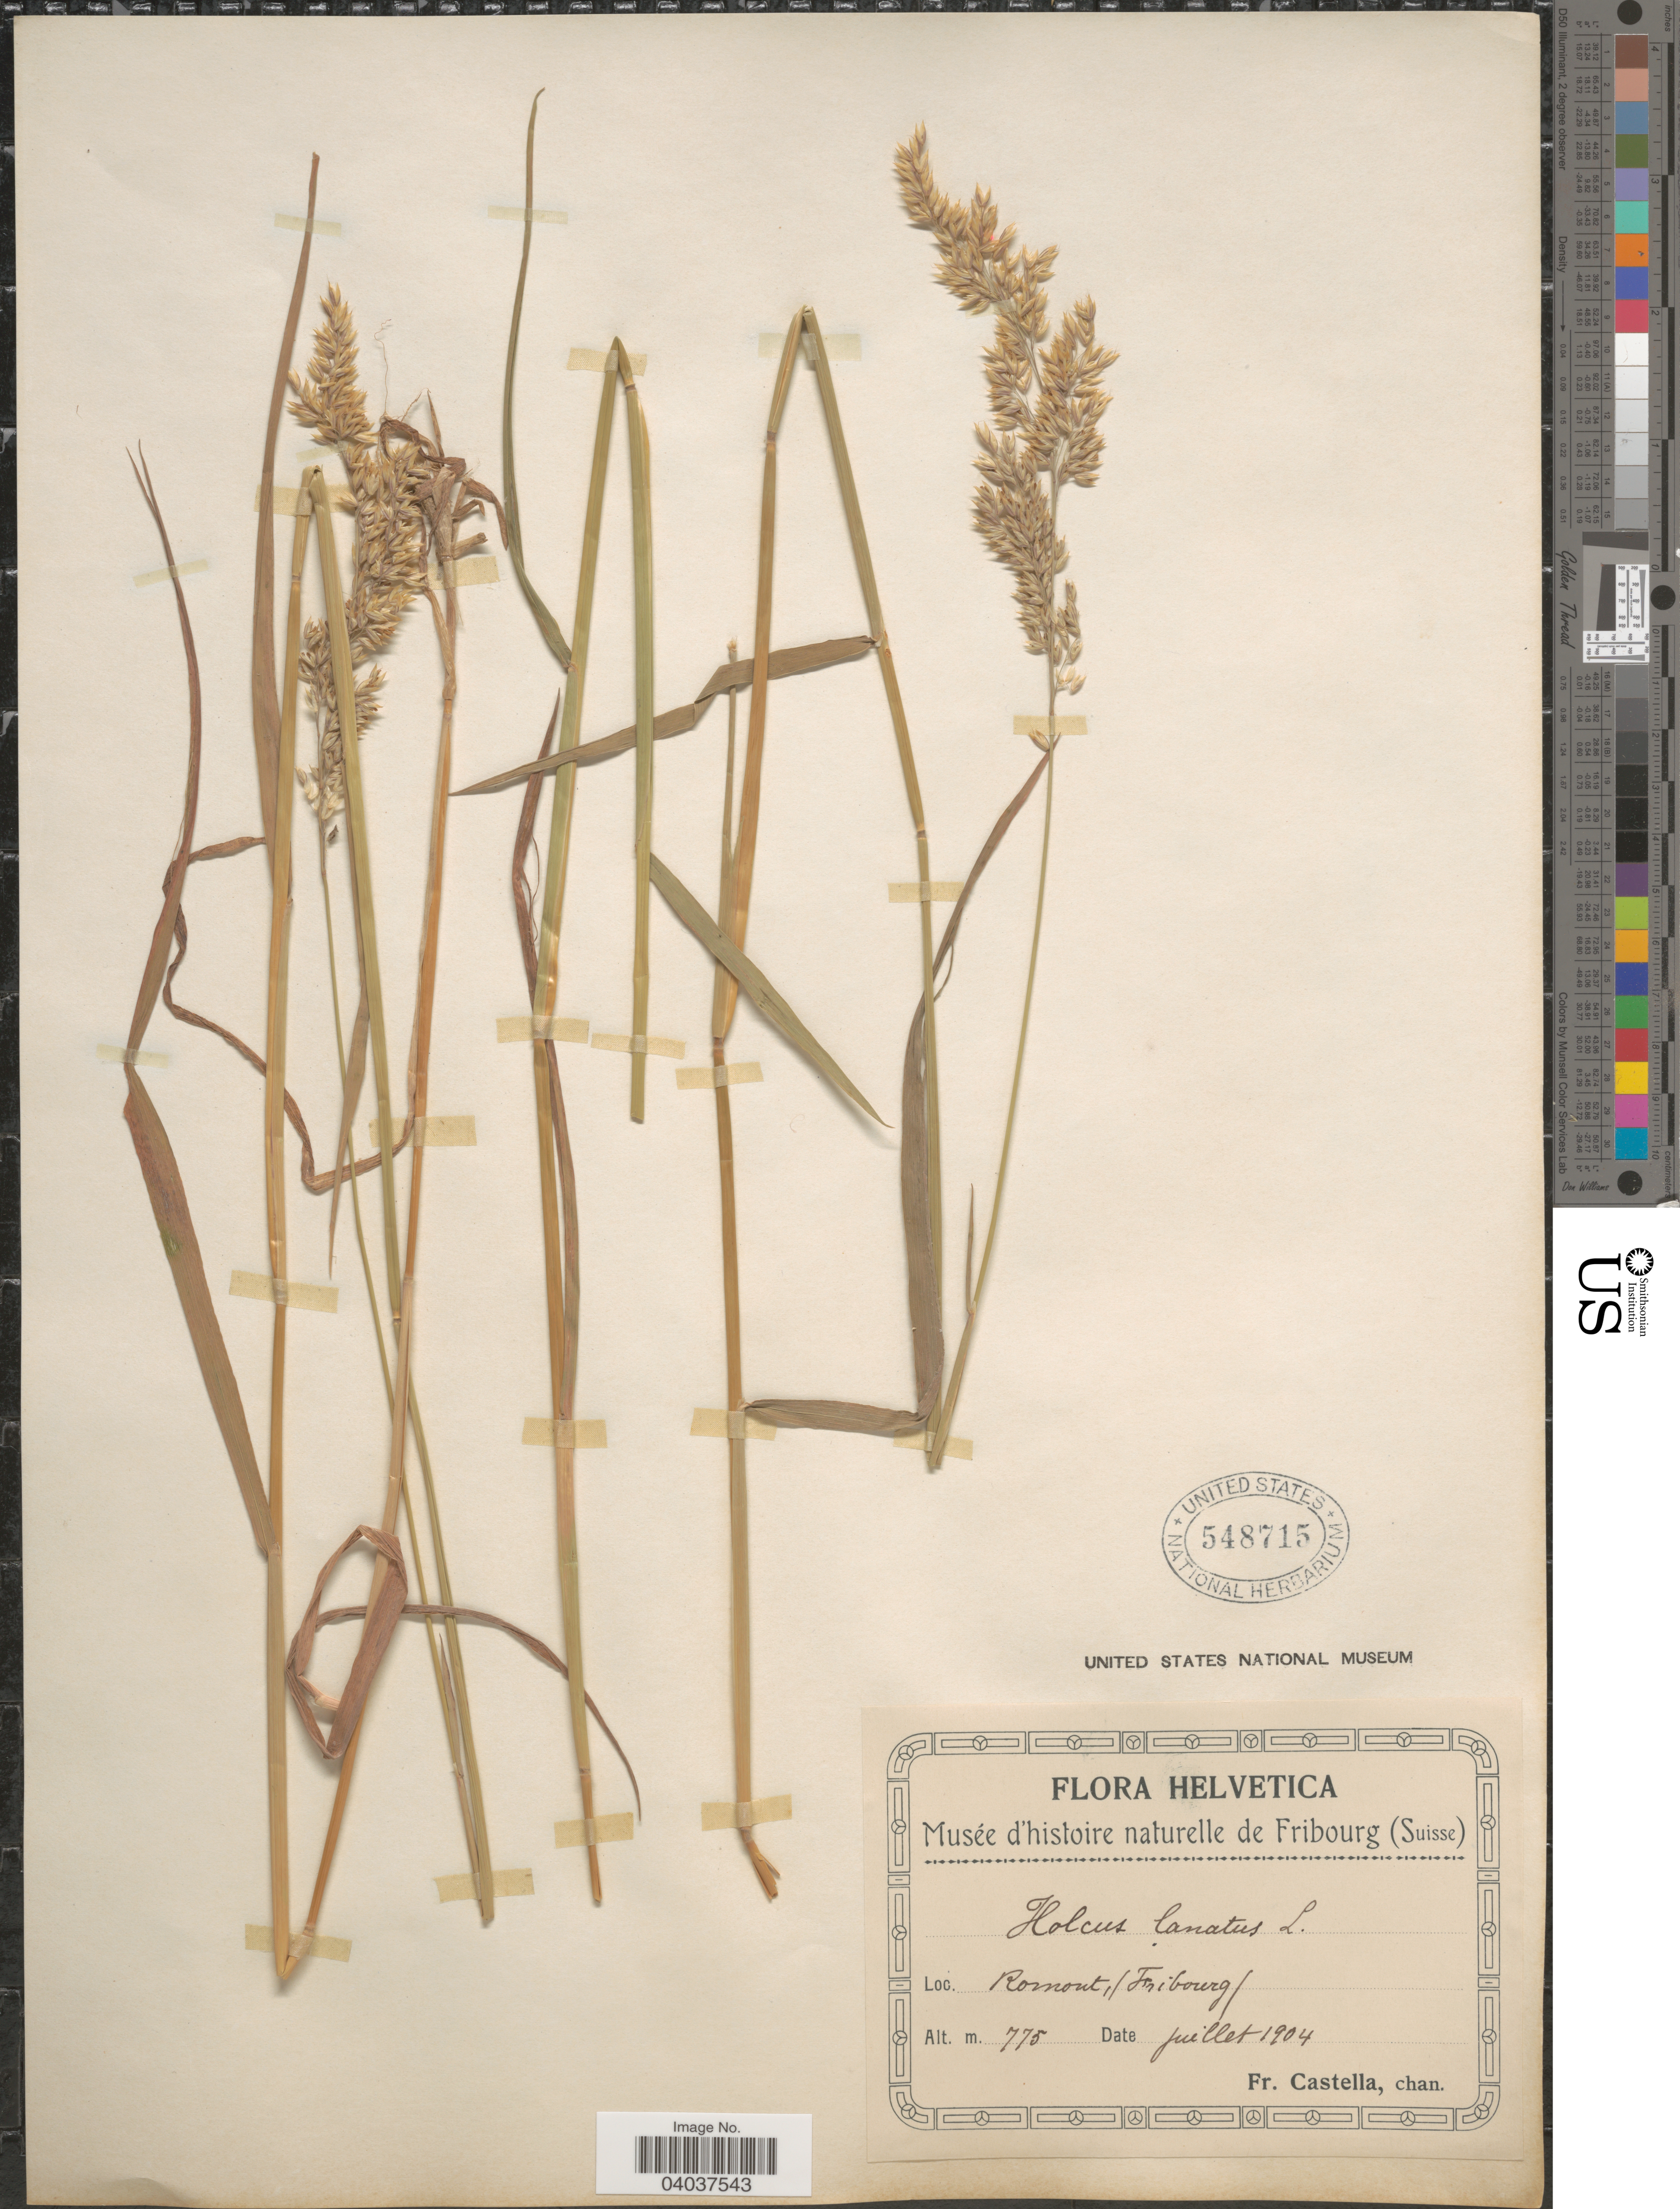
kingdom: Plantae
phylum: Tracheophyta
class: Liliopsida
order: Poales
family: Poaceae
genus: Holcus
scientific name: Holcus lanatus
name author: L.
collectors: Fr. Castella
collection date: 1904-07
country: Switzerland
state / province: Fribourg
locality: Helvetica. Romont, (Fribourg).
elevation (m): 775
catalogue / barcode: US 548715